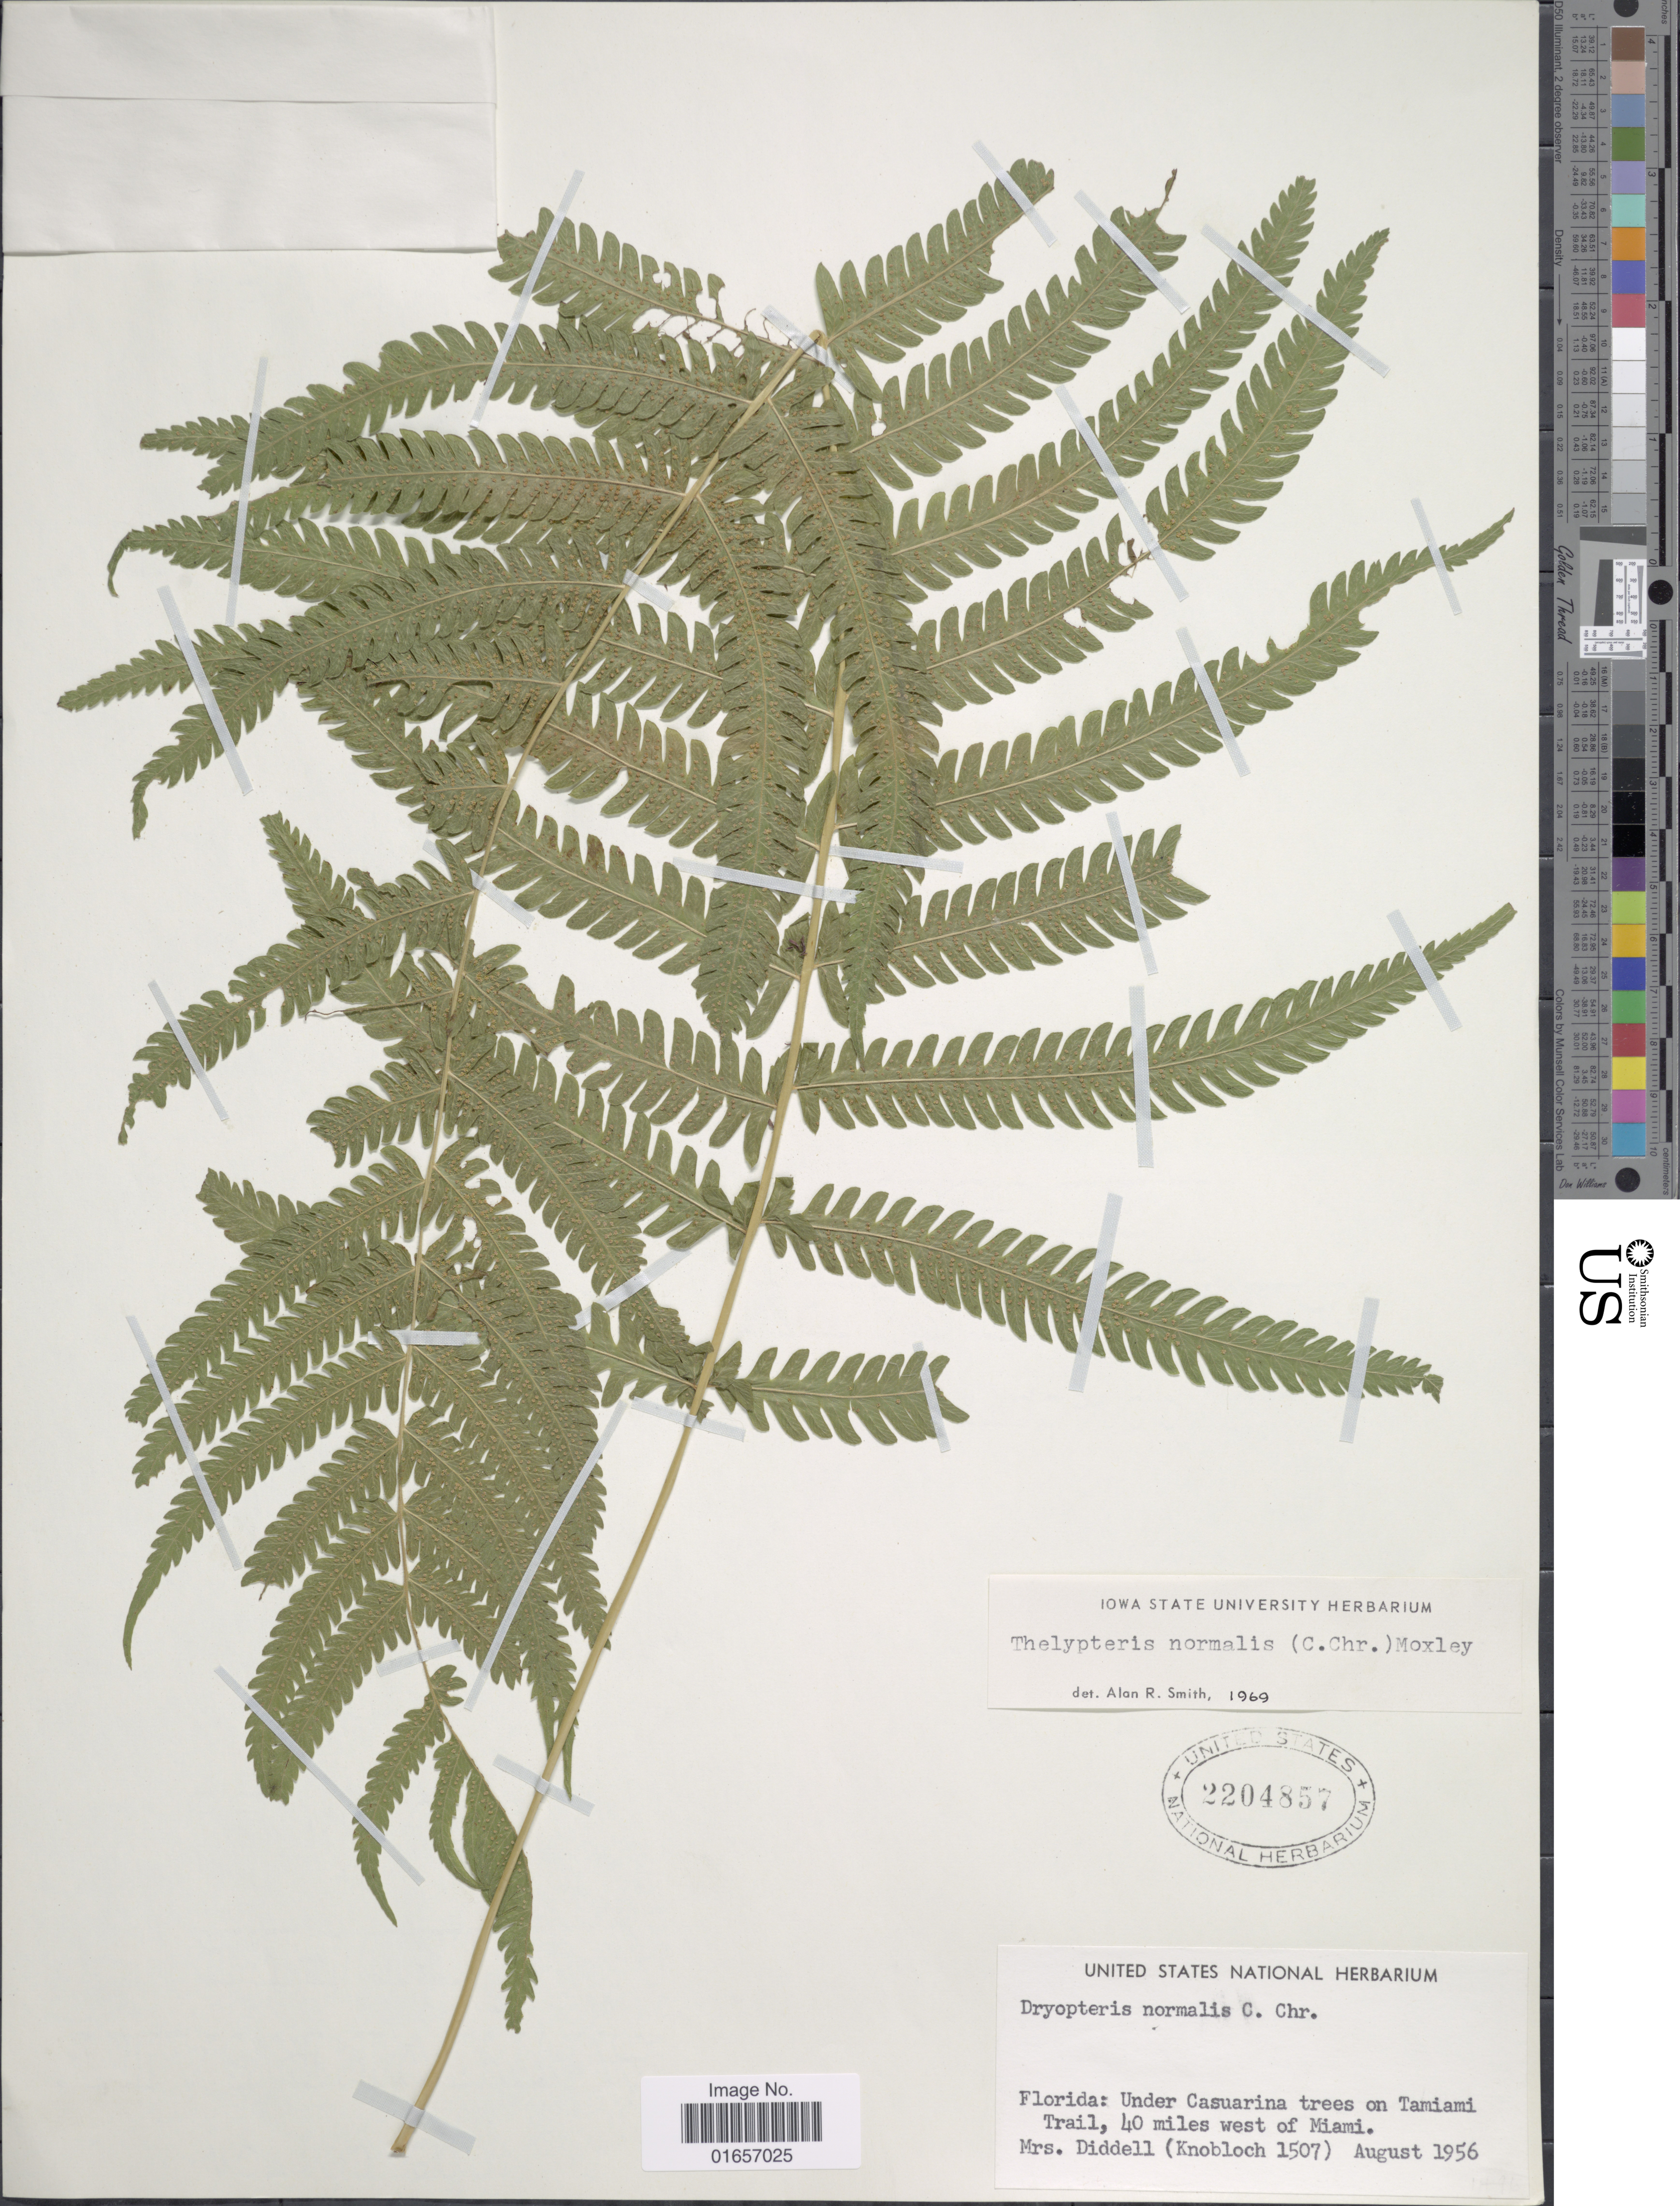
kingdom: Plantae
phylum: Tracheophyta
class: Polypodiopsida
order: Polypodiales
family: Thelypteridaceae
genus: Christella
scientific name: Christella kunthii comb. ined.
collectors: D. Knobloch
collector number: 1507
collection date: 1956-08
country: United States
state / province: Florida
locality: Under Casuarina trees in Tamiami Trail, 40 miles west of Miami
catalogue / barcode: US 2204857